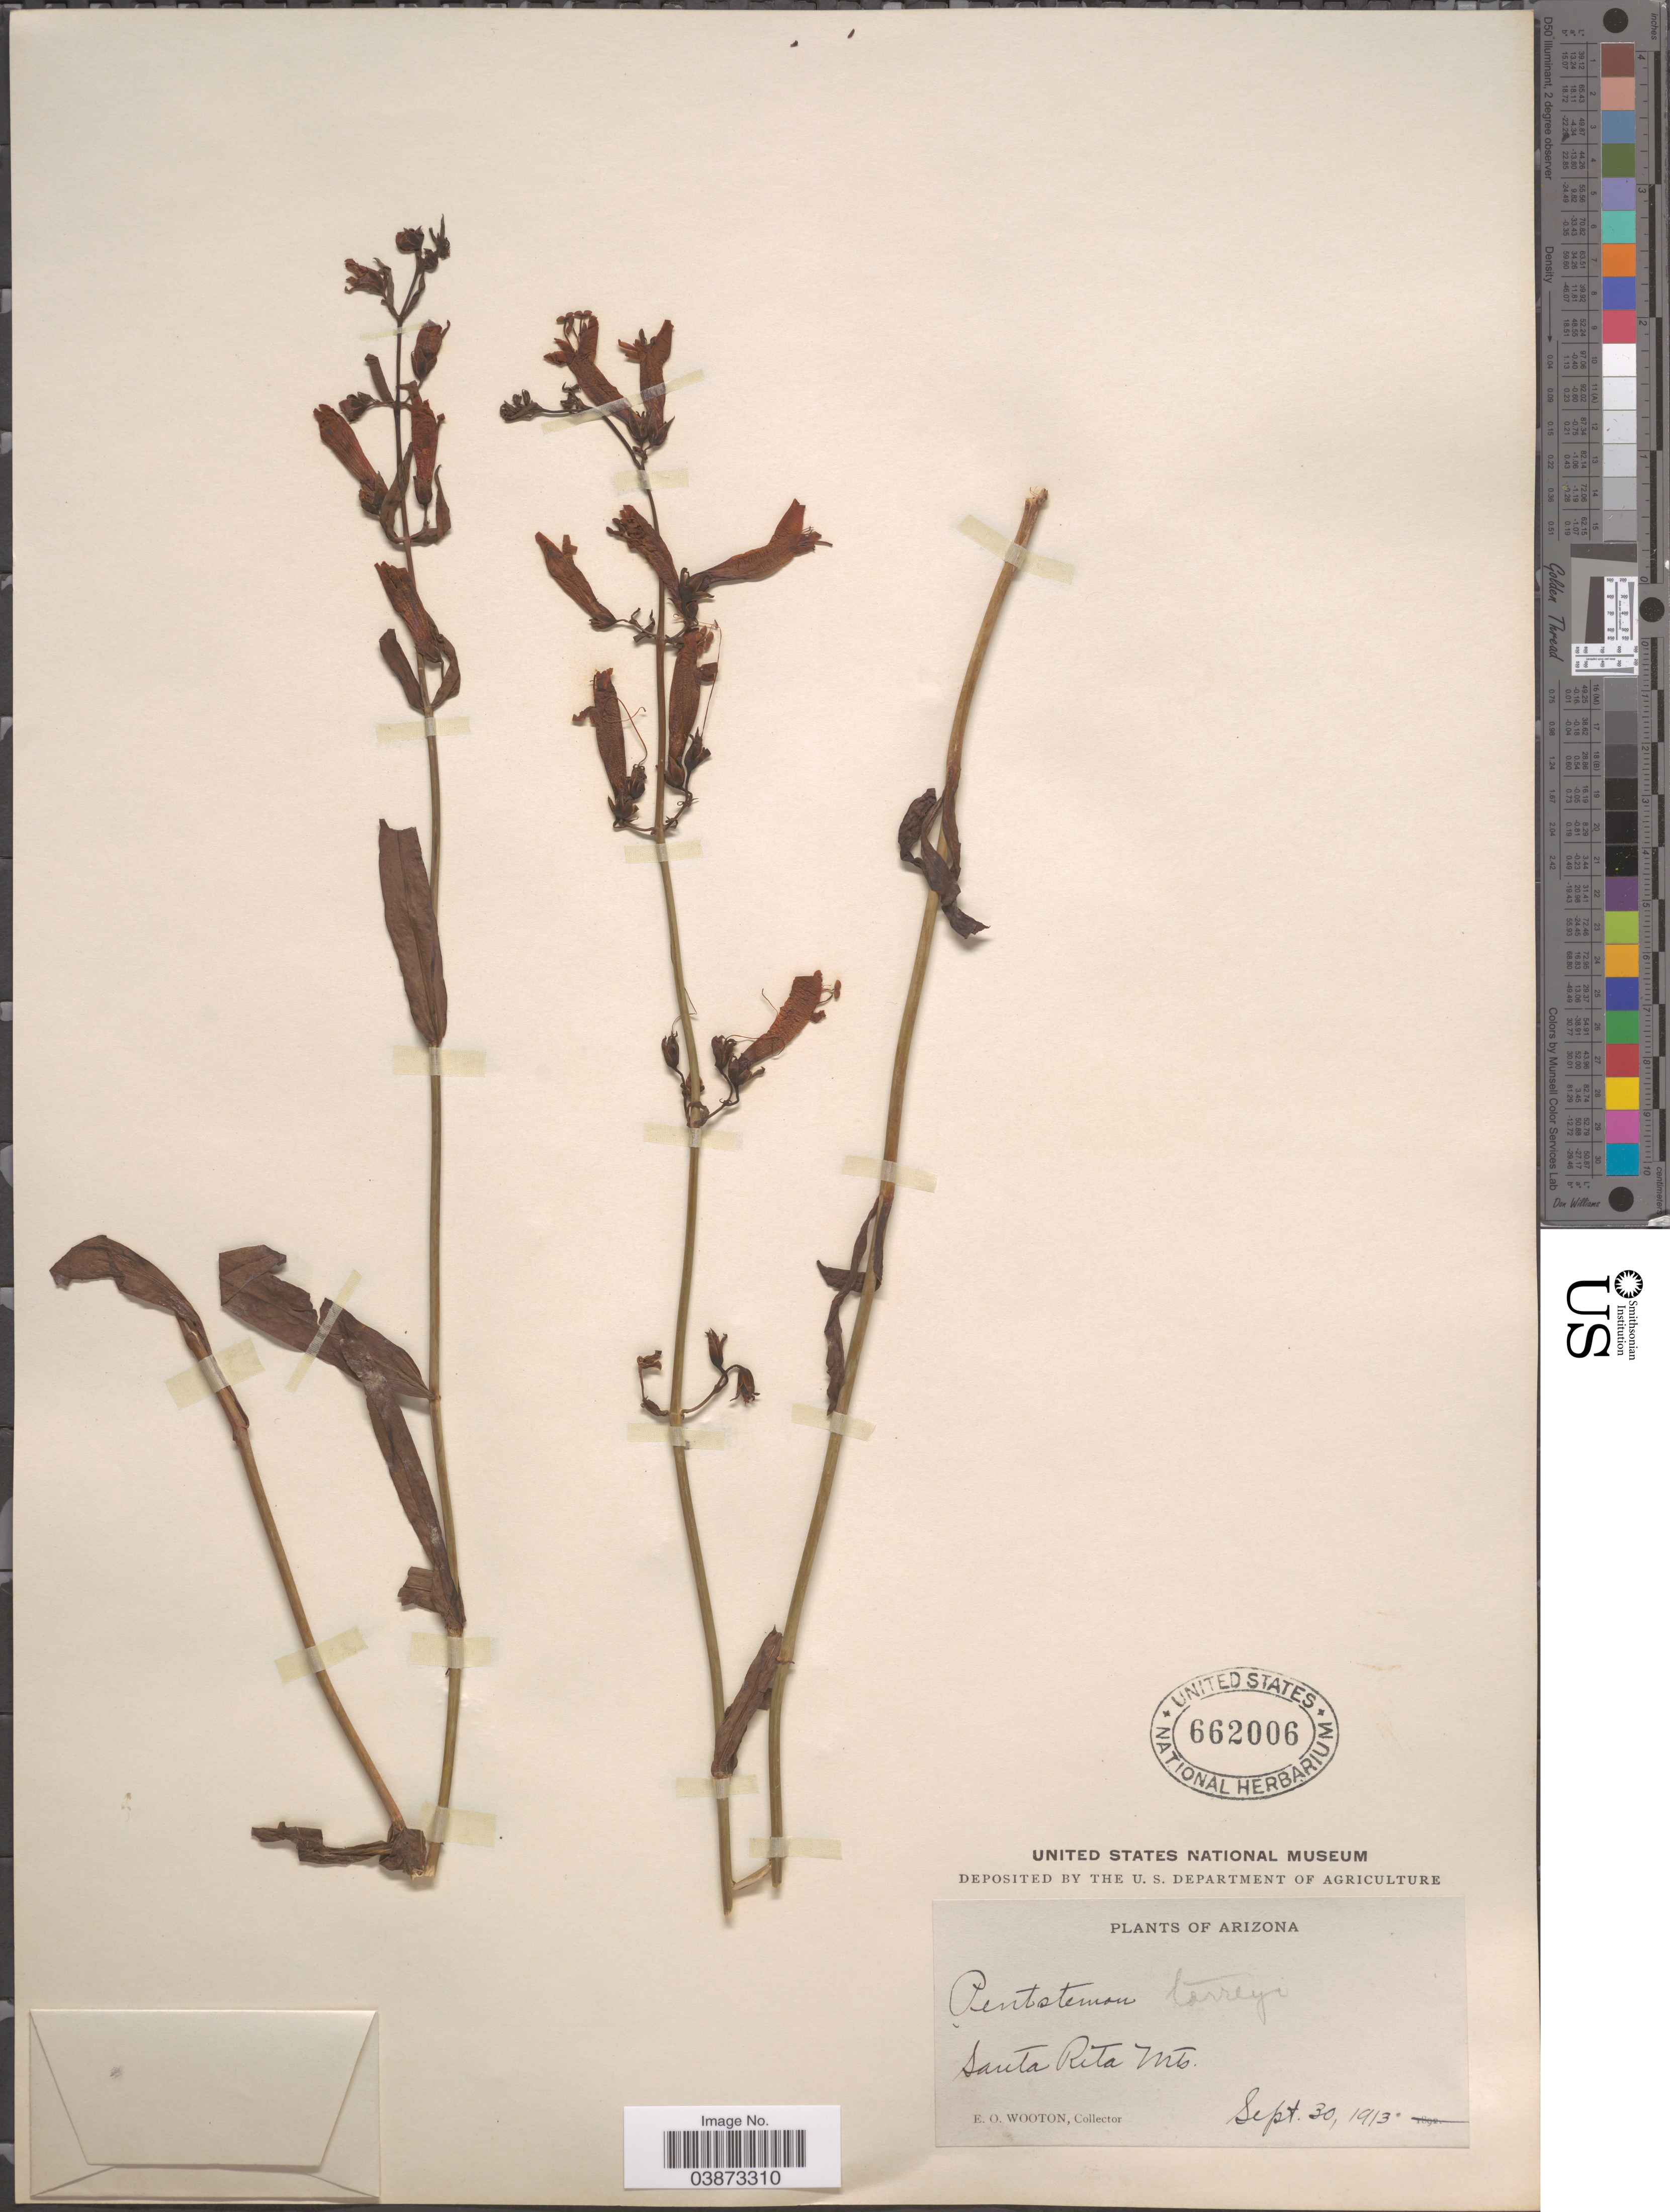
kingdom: Plantae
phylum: Tracheophyta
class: Magnoliopsida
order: Lamiales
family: Plantaginaceae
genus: Penstemon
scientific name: Penstemon barbatus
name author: (Cav.) Roth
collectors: E. O. Wooton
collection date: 1913-09-30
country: United States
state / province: Arizona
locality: Santa Rita Mts.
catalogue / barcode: US 662006